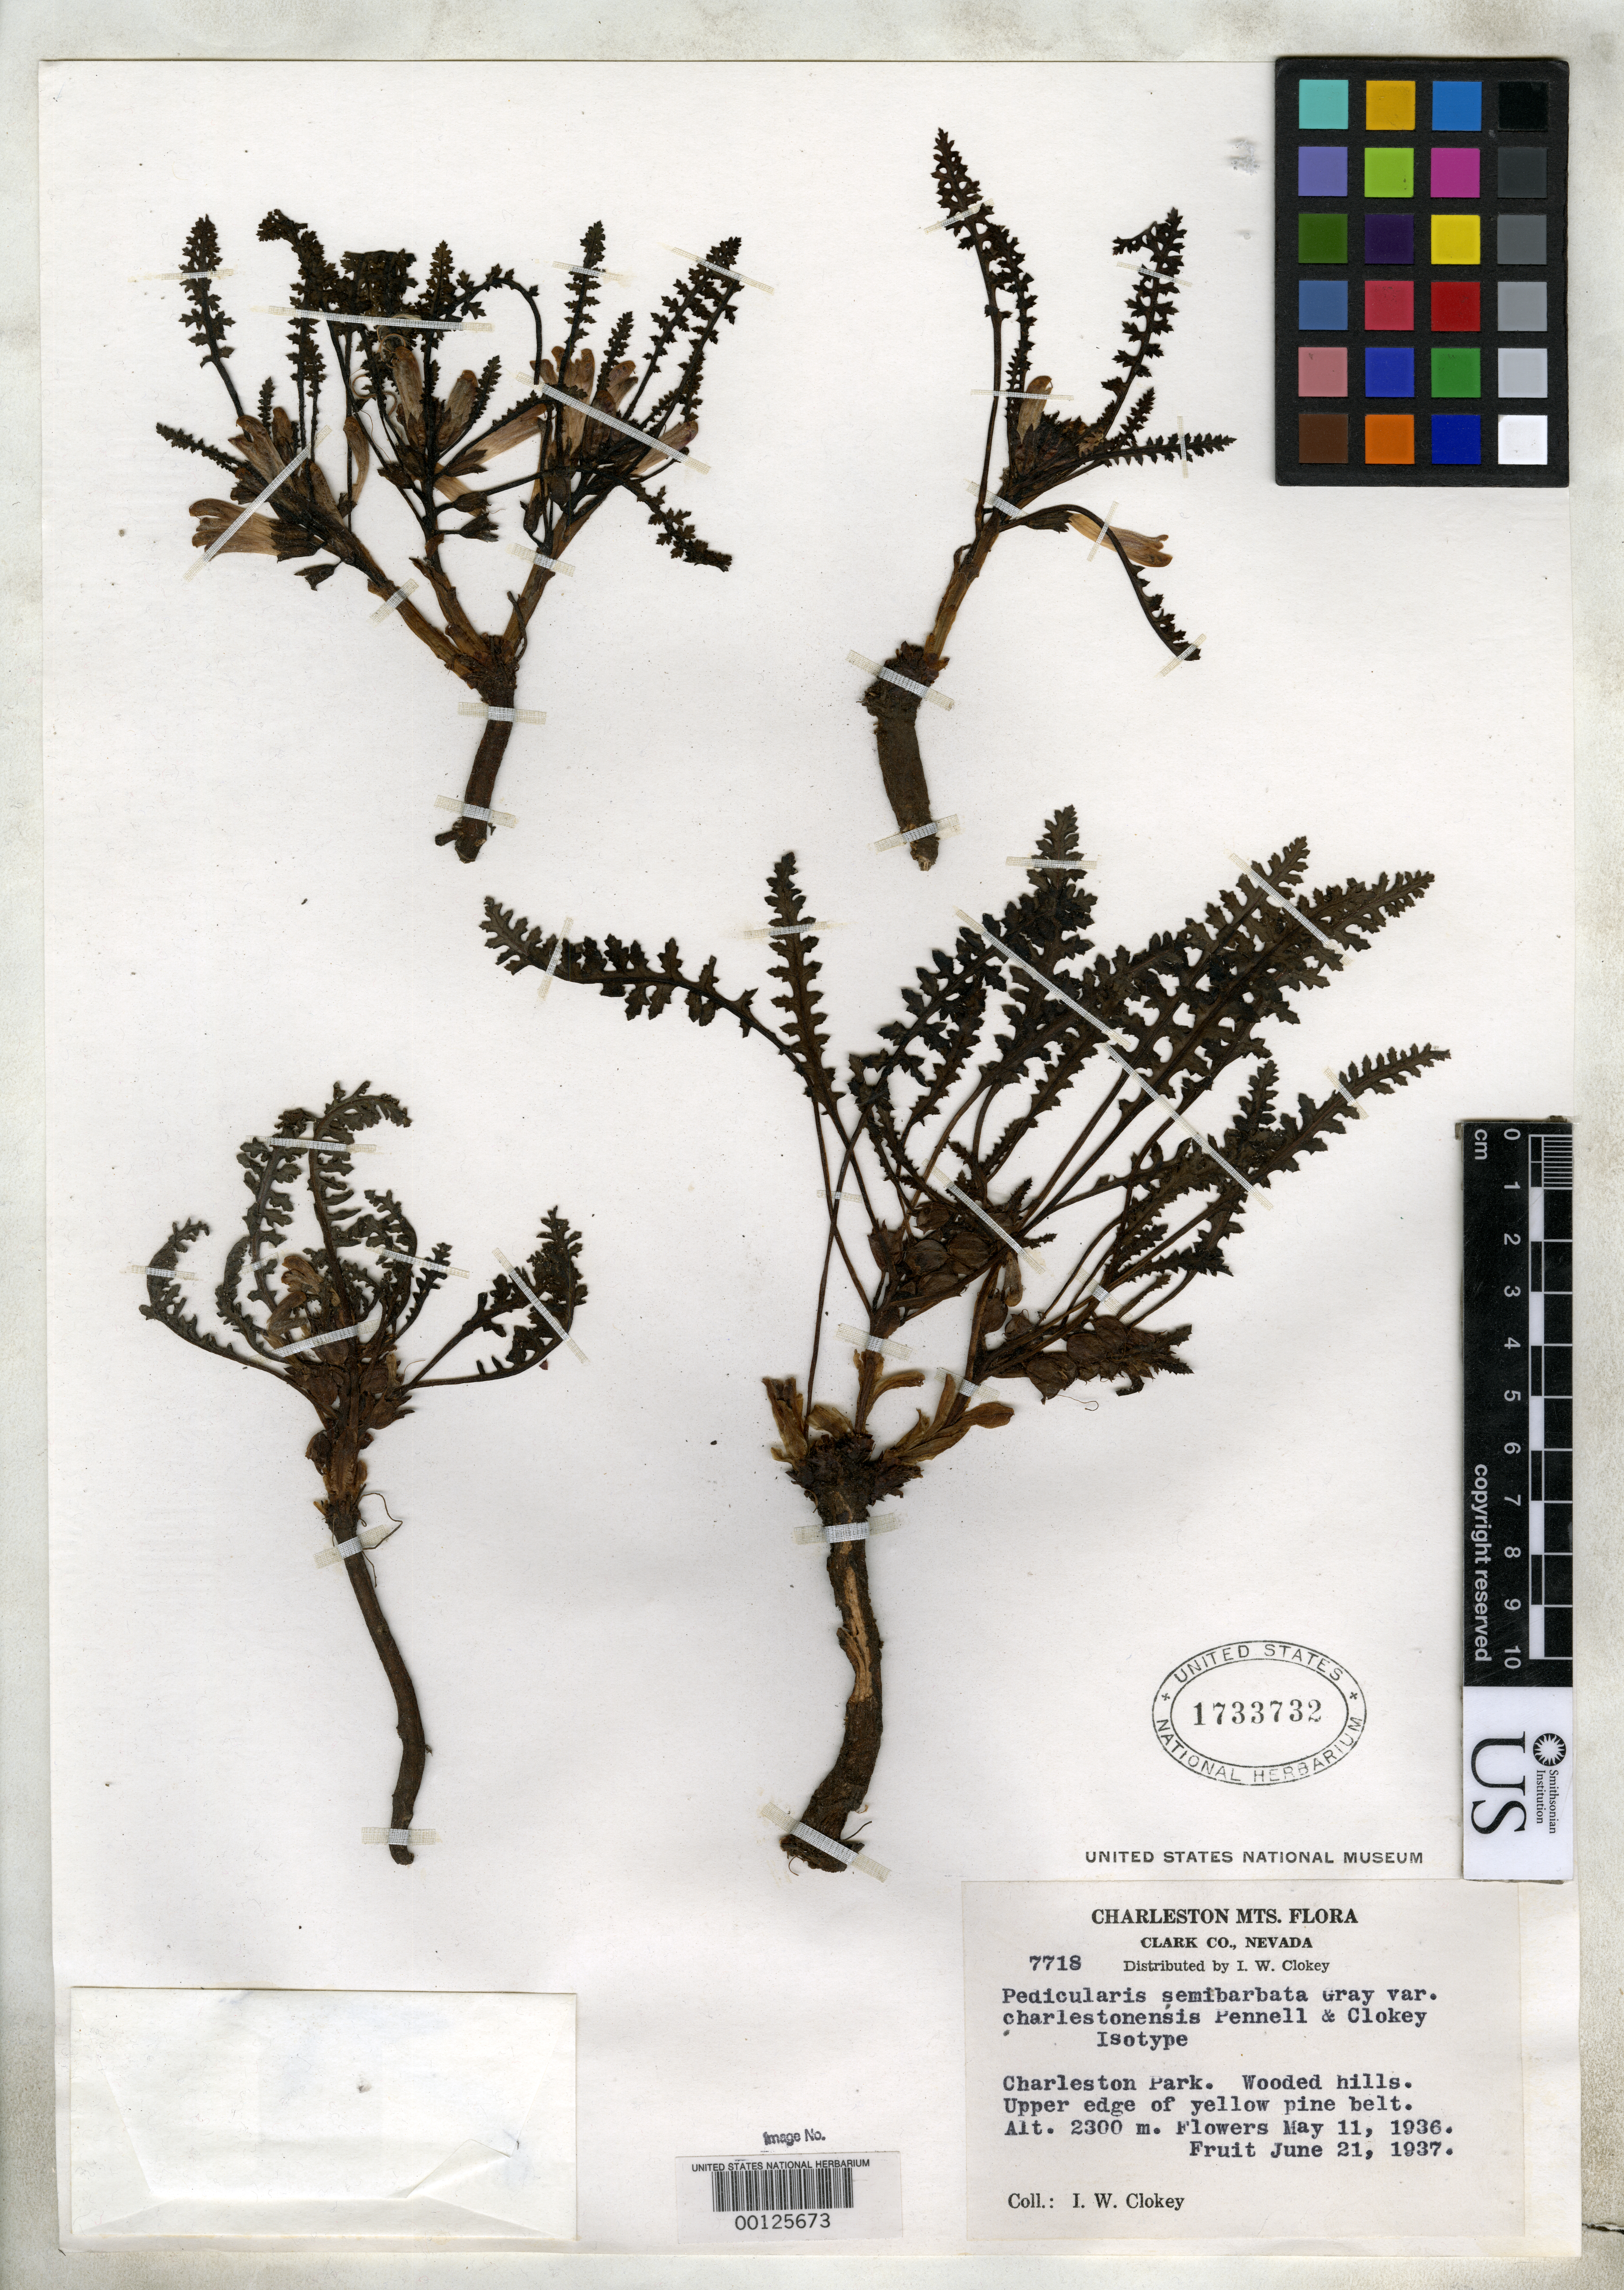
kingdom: Plantae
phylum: Tracheophyta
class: Magnoliopsida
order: Lamiales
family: Orobanchaceae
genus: Pedicularis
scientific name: Pedicularis semibarbata var. charlestonensis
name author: Pennell & Clokey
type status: Isotype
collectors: I. W. Clokey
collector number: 7718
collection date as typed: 11 May 1936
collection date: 1936-05-11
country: United States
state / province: Nevada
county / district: Clark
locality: Charleston Mts.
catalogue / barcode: US 1733732